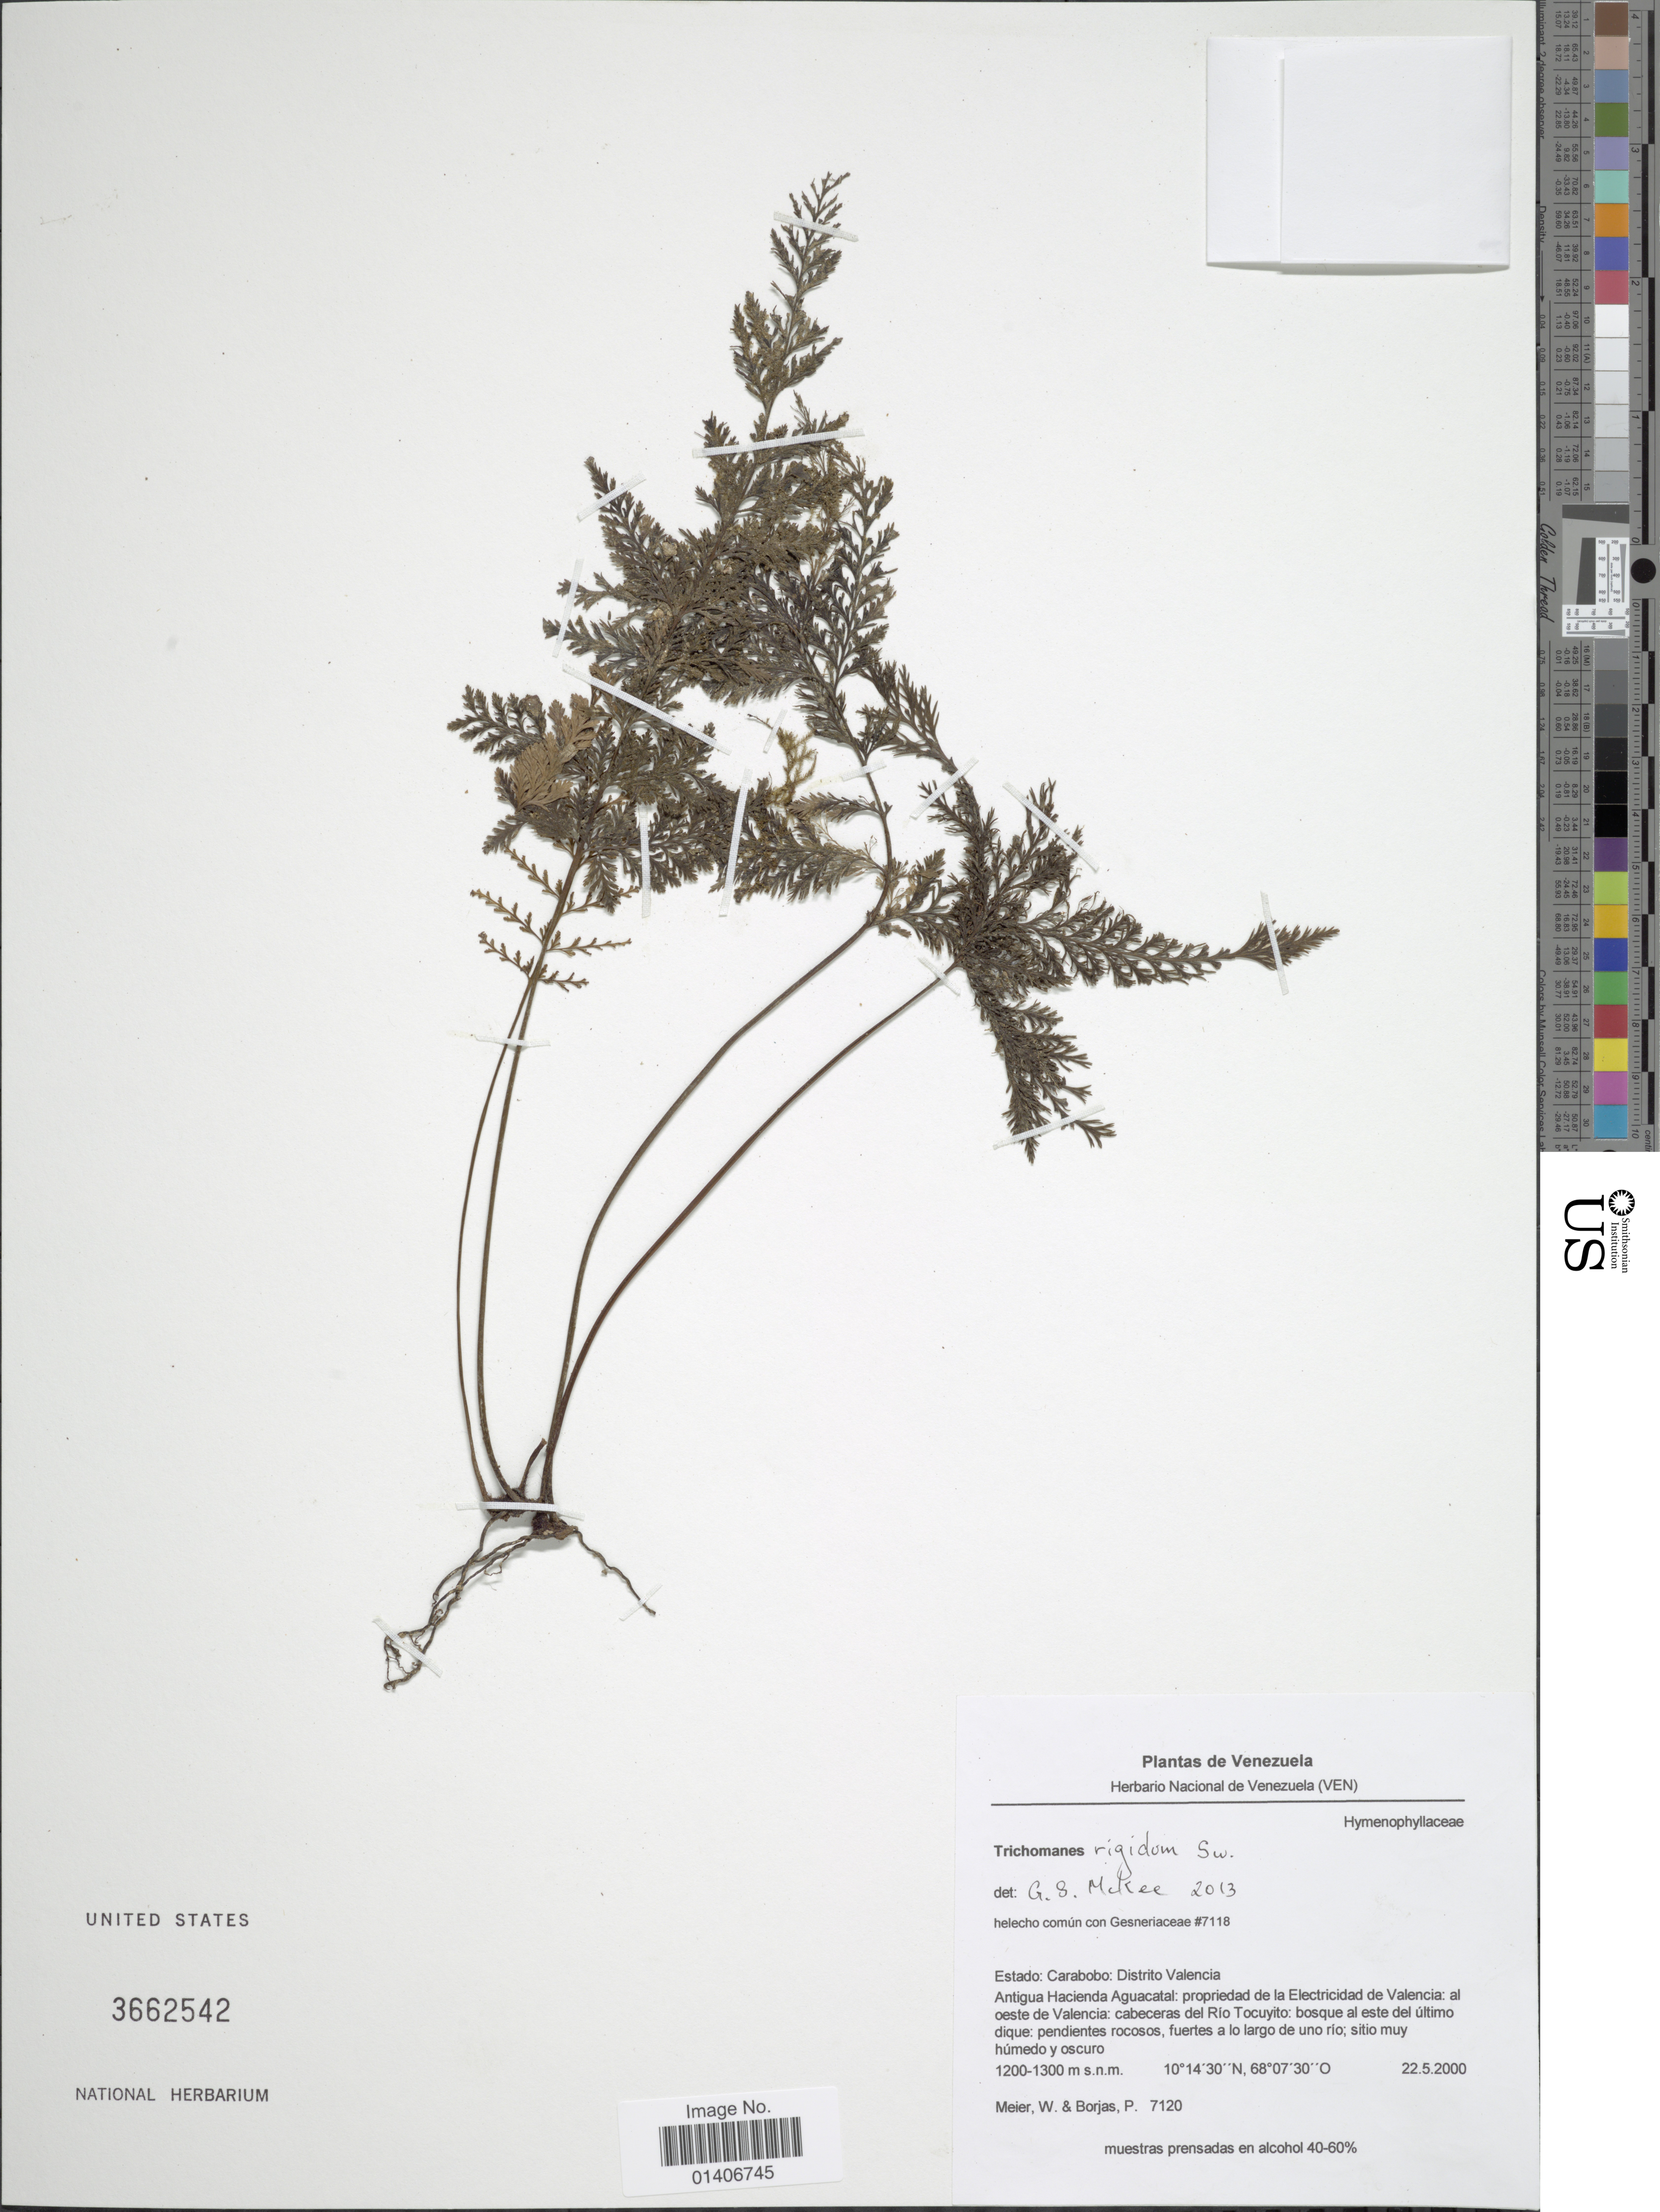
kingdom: Plantae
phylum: Tracheophyta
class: Polypodiopsida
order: Hymenophyllales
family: Hymenophyllaceae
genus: Abrodictyum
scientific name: Abrodictyum rigidum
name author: (Sw.) Ebihara & Dubuisson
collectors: W. Meier & P. Borjas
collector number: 7120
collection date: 2000-05-22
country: Venezuela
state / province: Carabobo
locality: Distrito Valencia, Antigua Hacienda Aguacatal: propriedad de la Electricidad de Valencia: al oeste de Valencia: cabeceras del Rio Tocuyito: bosque al este del ultimo dique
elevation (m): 1200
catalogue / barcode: US 3662542